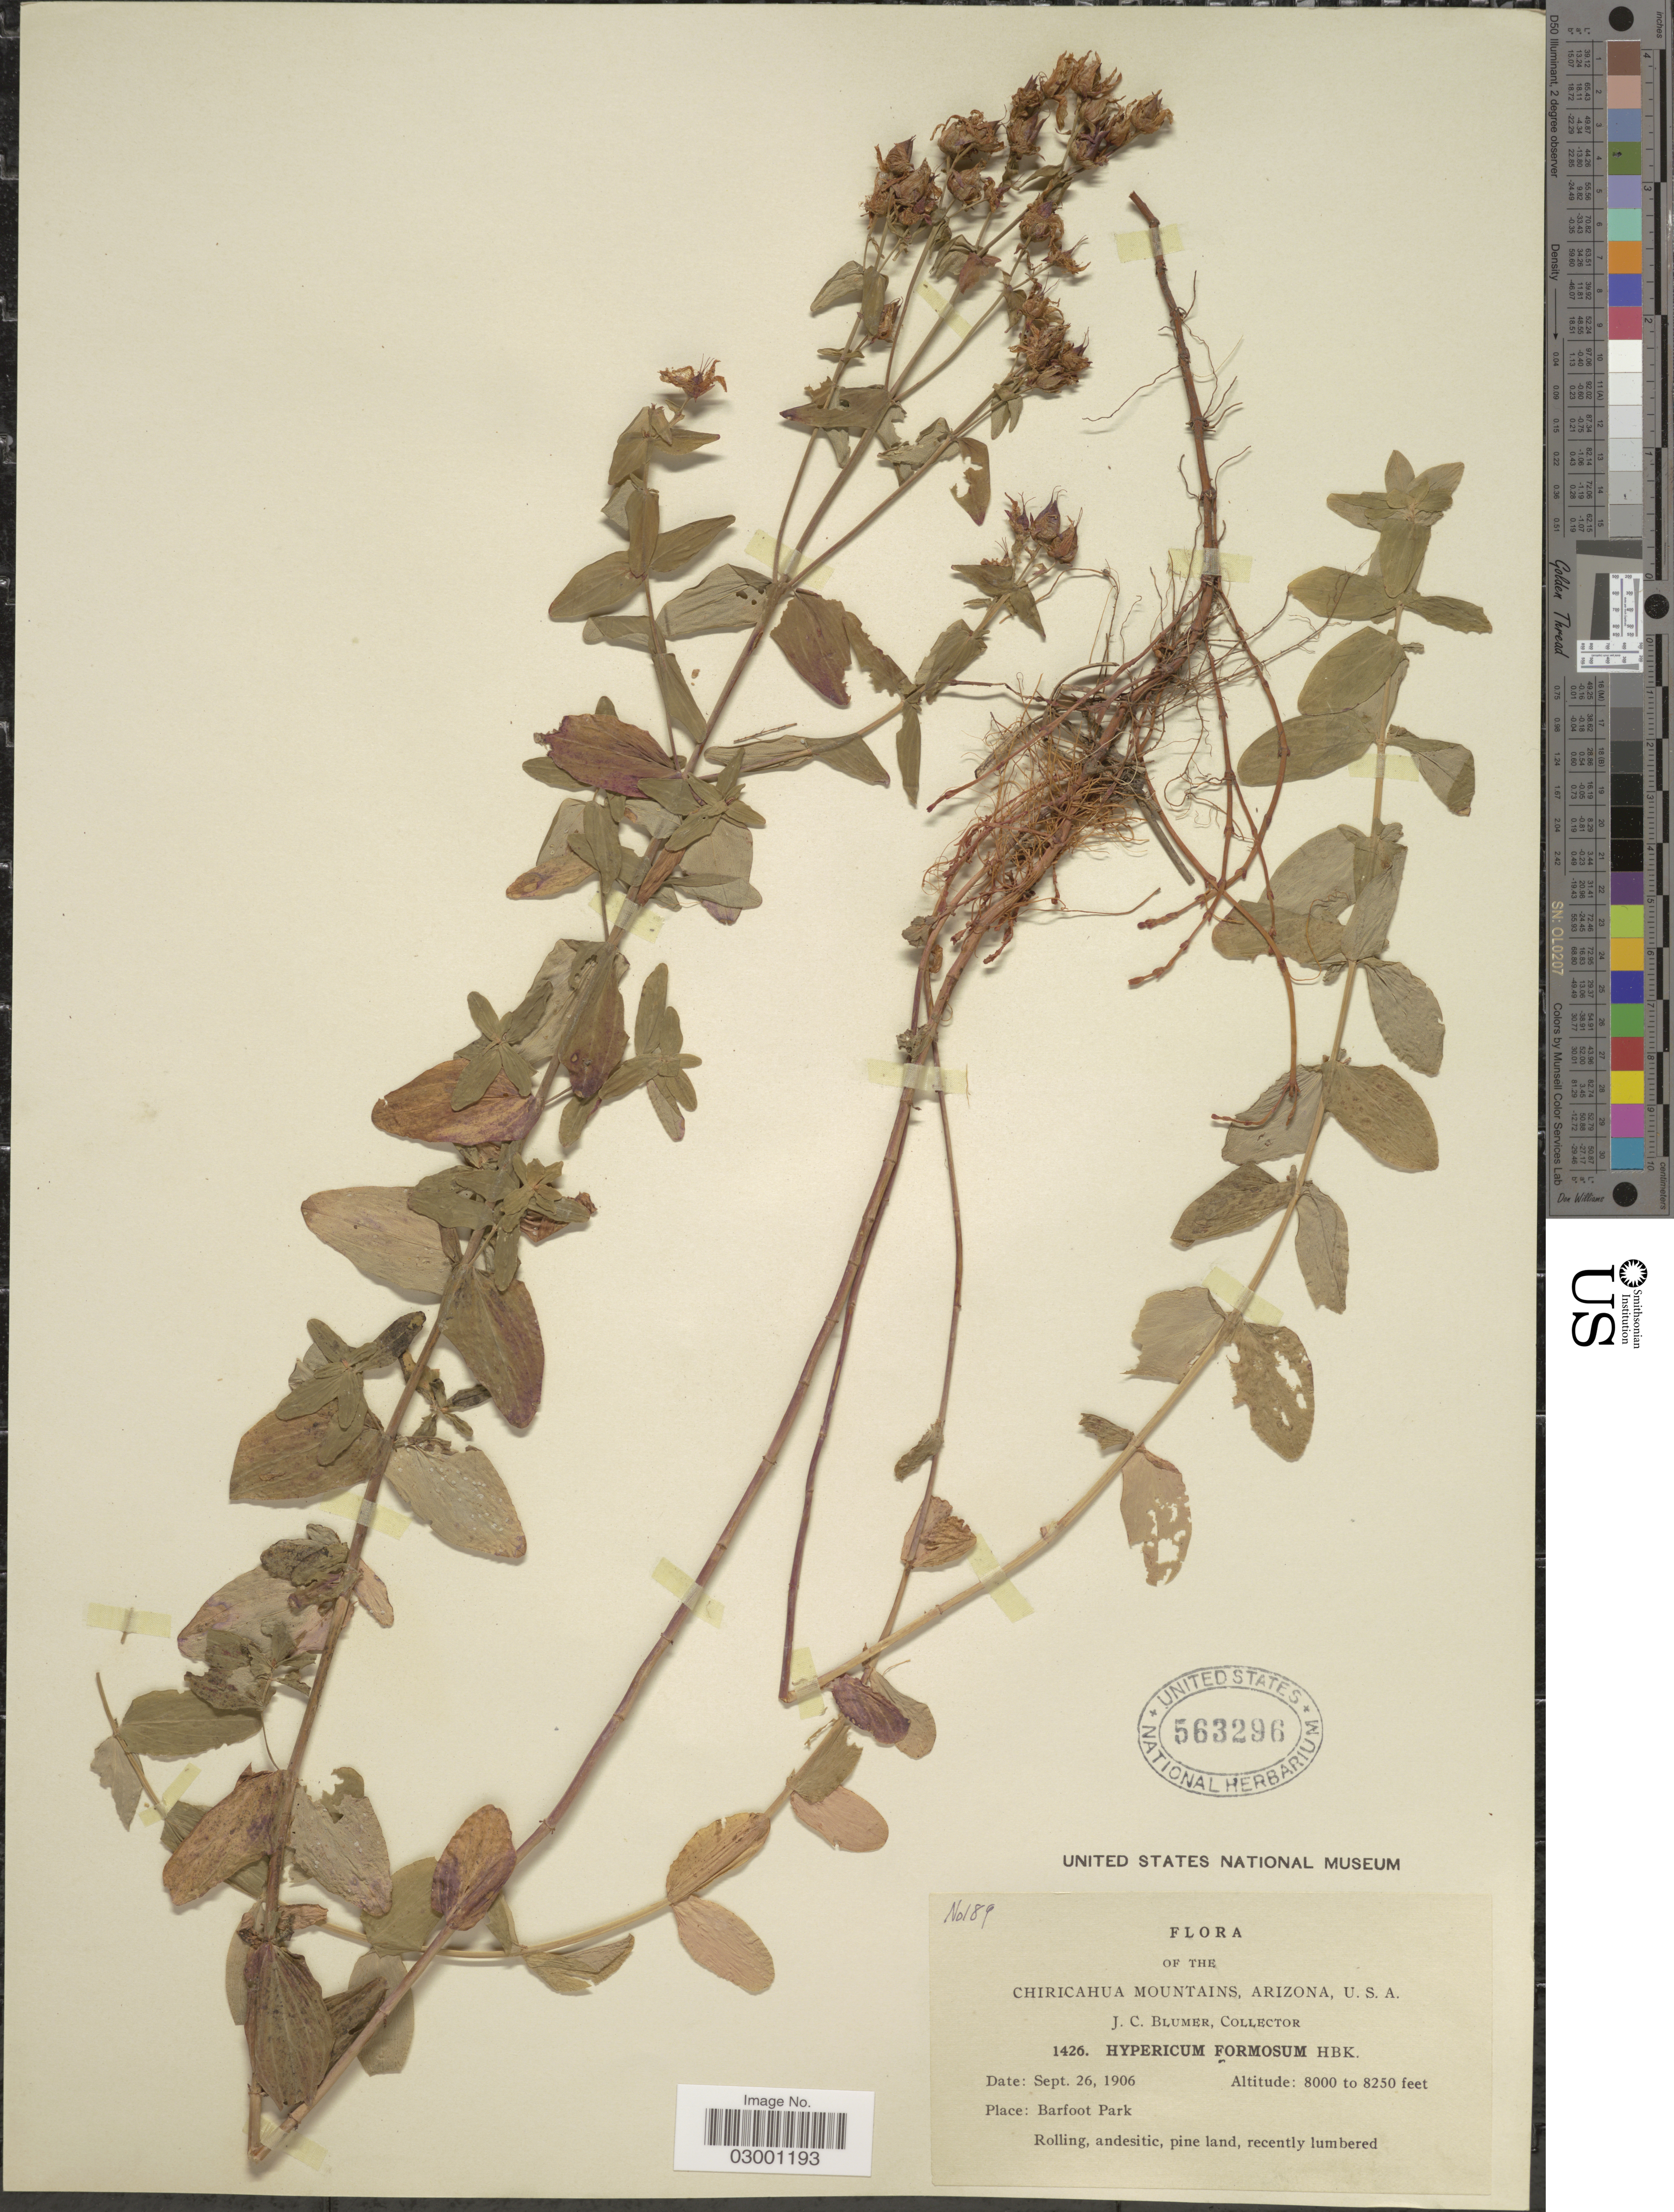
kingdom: Plantae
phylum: Tracheophyta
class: Magnoliopsida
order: Malpighiales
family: Hypericaceae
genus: Hypericum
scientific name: Hypericum formosum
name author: Kunth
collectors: J. C. Blumer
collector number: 189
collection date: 1906-09-26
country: United States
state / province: Arizona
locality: Chiricahua Mountains, Barfoot Park.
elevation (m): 2438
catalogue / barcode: US 563296